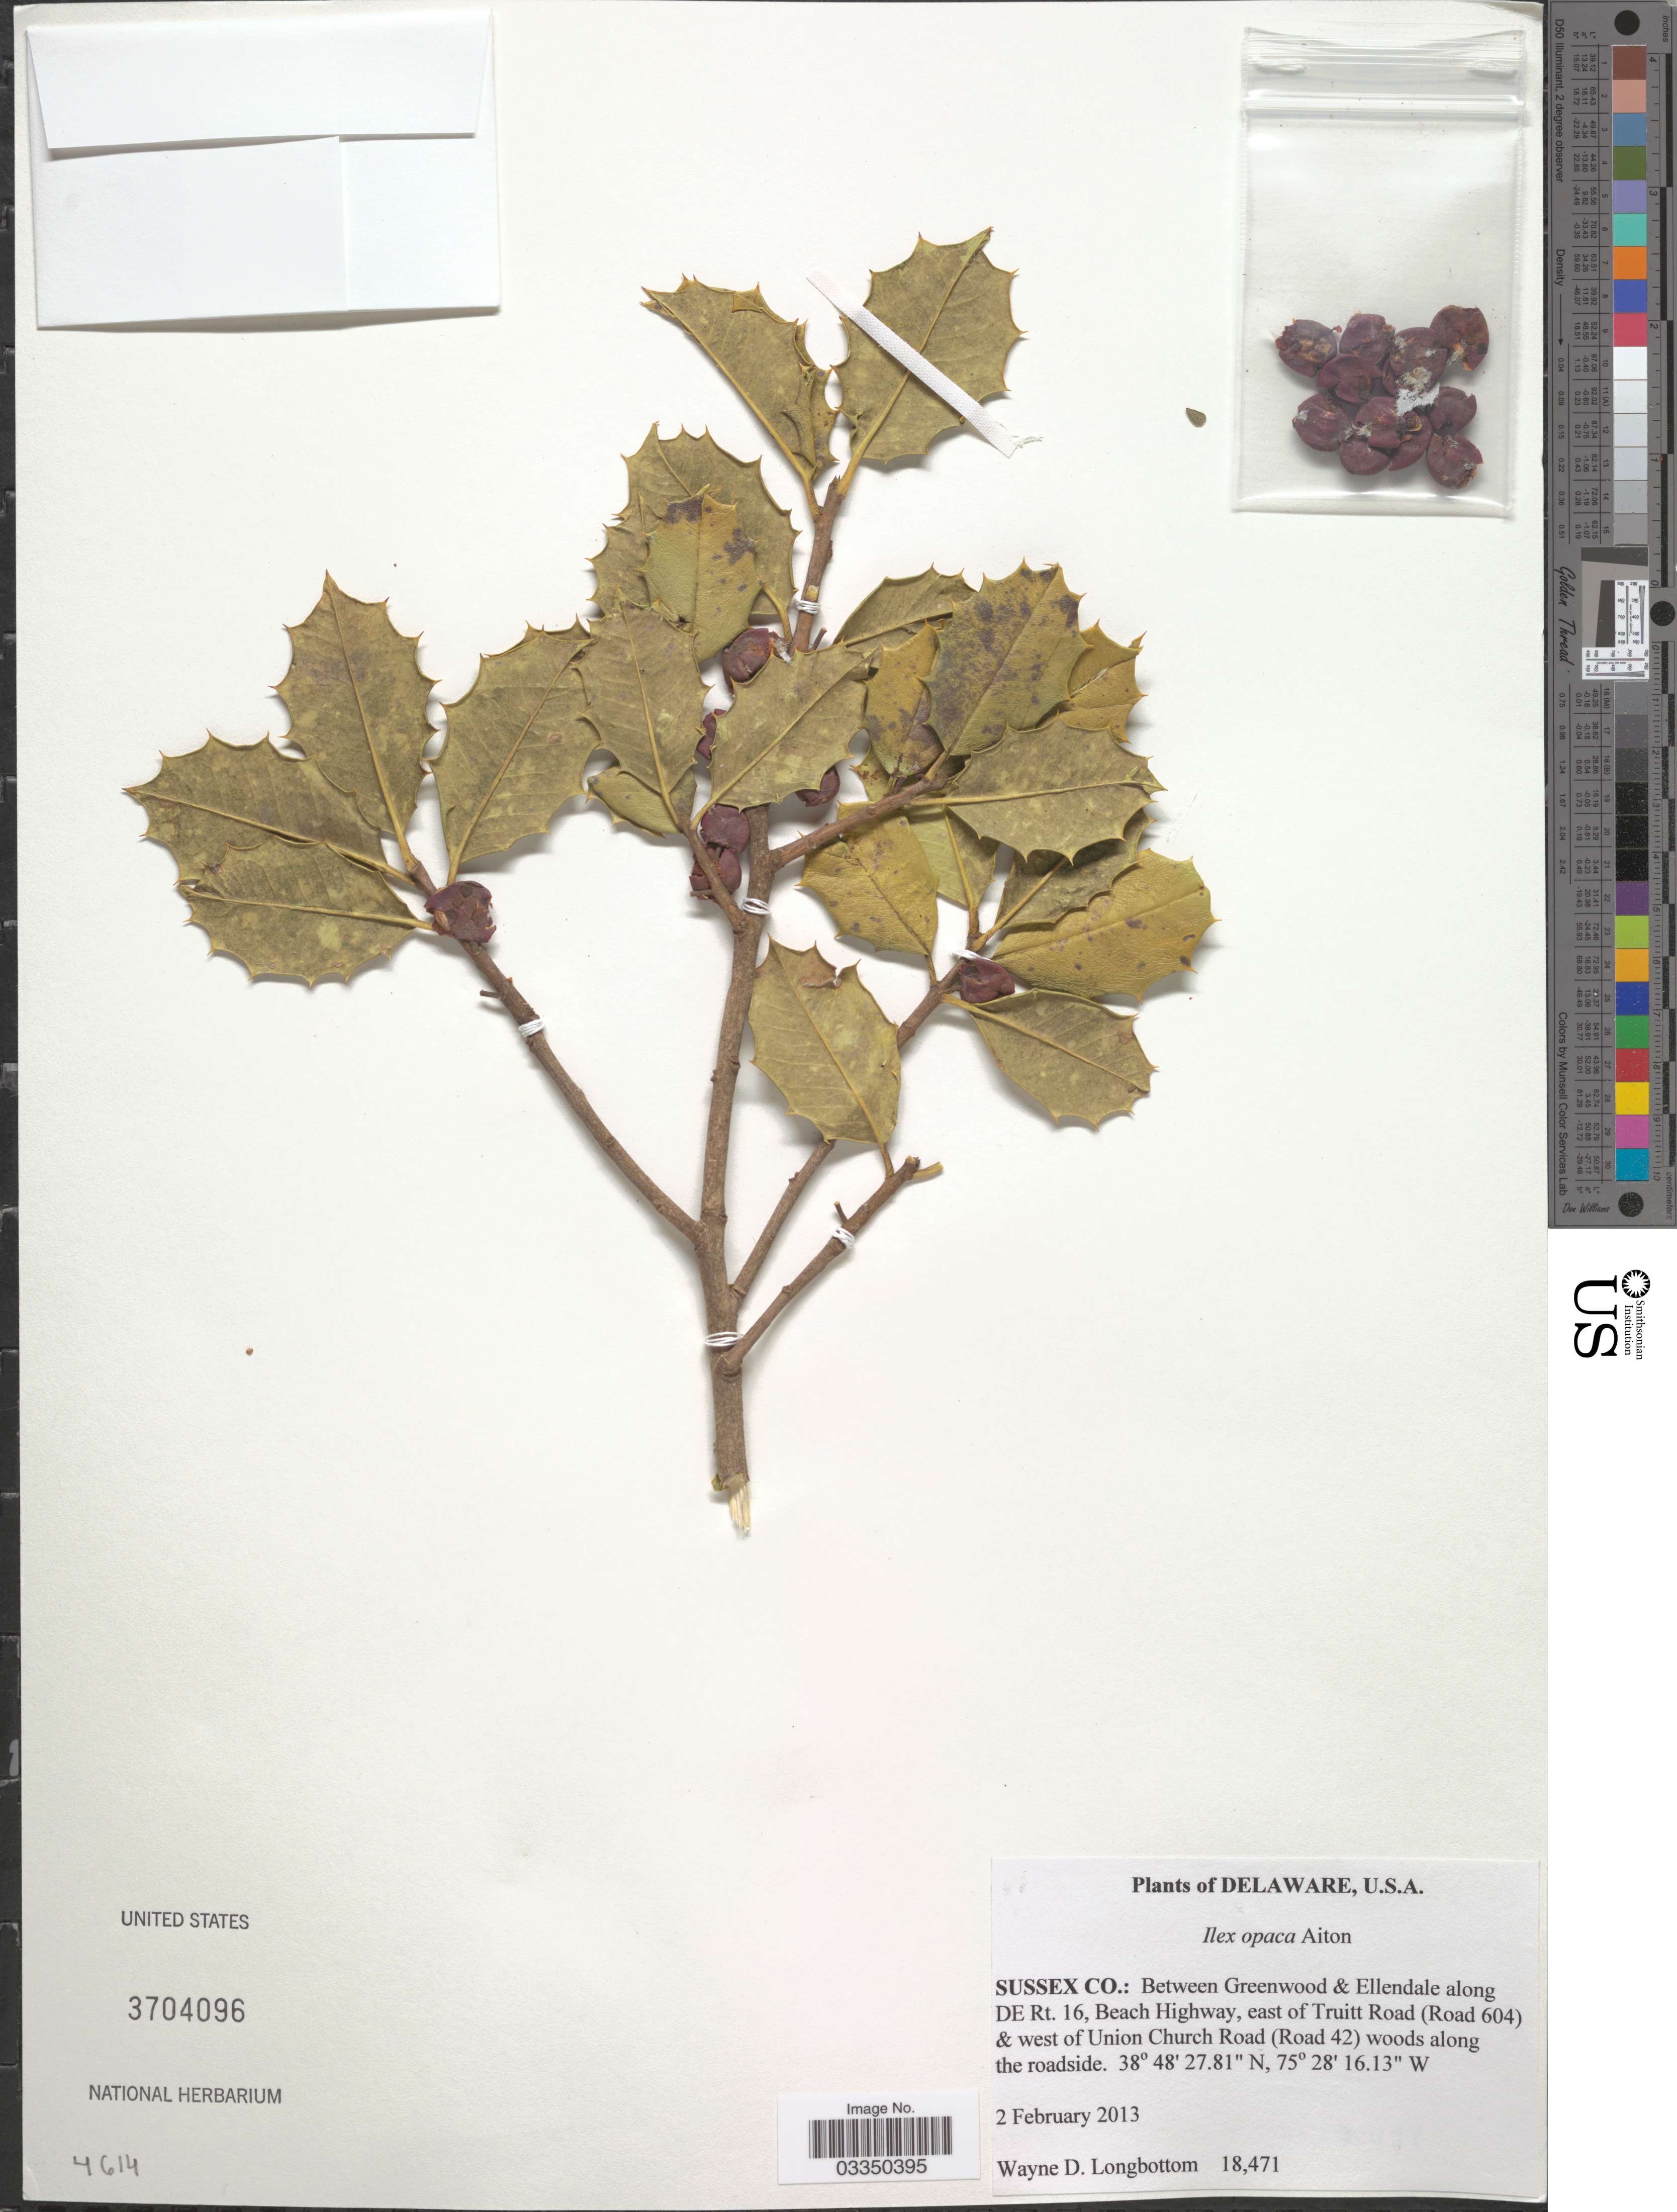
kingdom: Plantae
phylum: Tracheophyta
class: Magnoliopsida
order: Aquifoliales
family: Aquifoliaceae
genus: Ilex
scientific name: Ilex opaca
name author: Aiton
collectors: W. D. Longbottom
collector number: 18471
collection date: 2013-02-02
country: United States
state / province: Delaware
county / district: Sussex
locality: Sussex Co.: Between Greenwood & Ellendale along DE Rt. 16, Beach Highway, east of Truitt Road (Road 604) & west of Union Church Road (Road 42) woods along the roadside.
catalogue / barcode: US 3704096